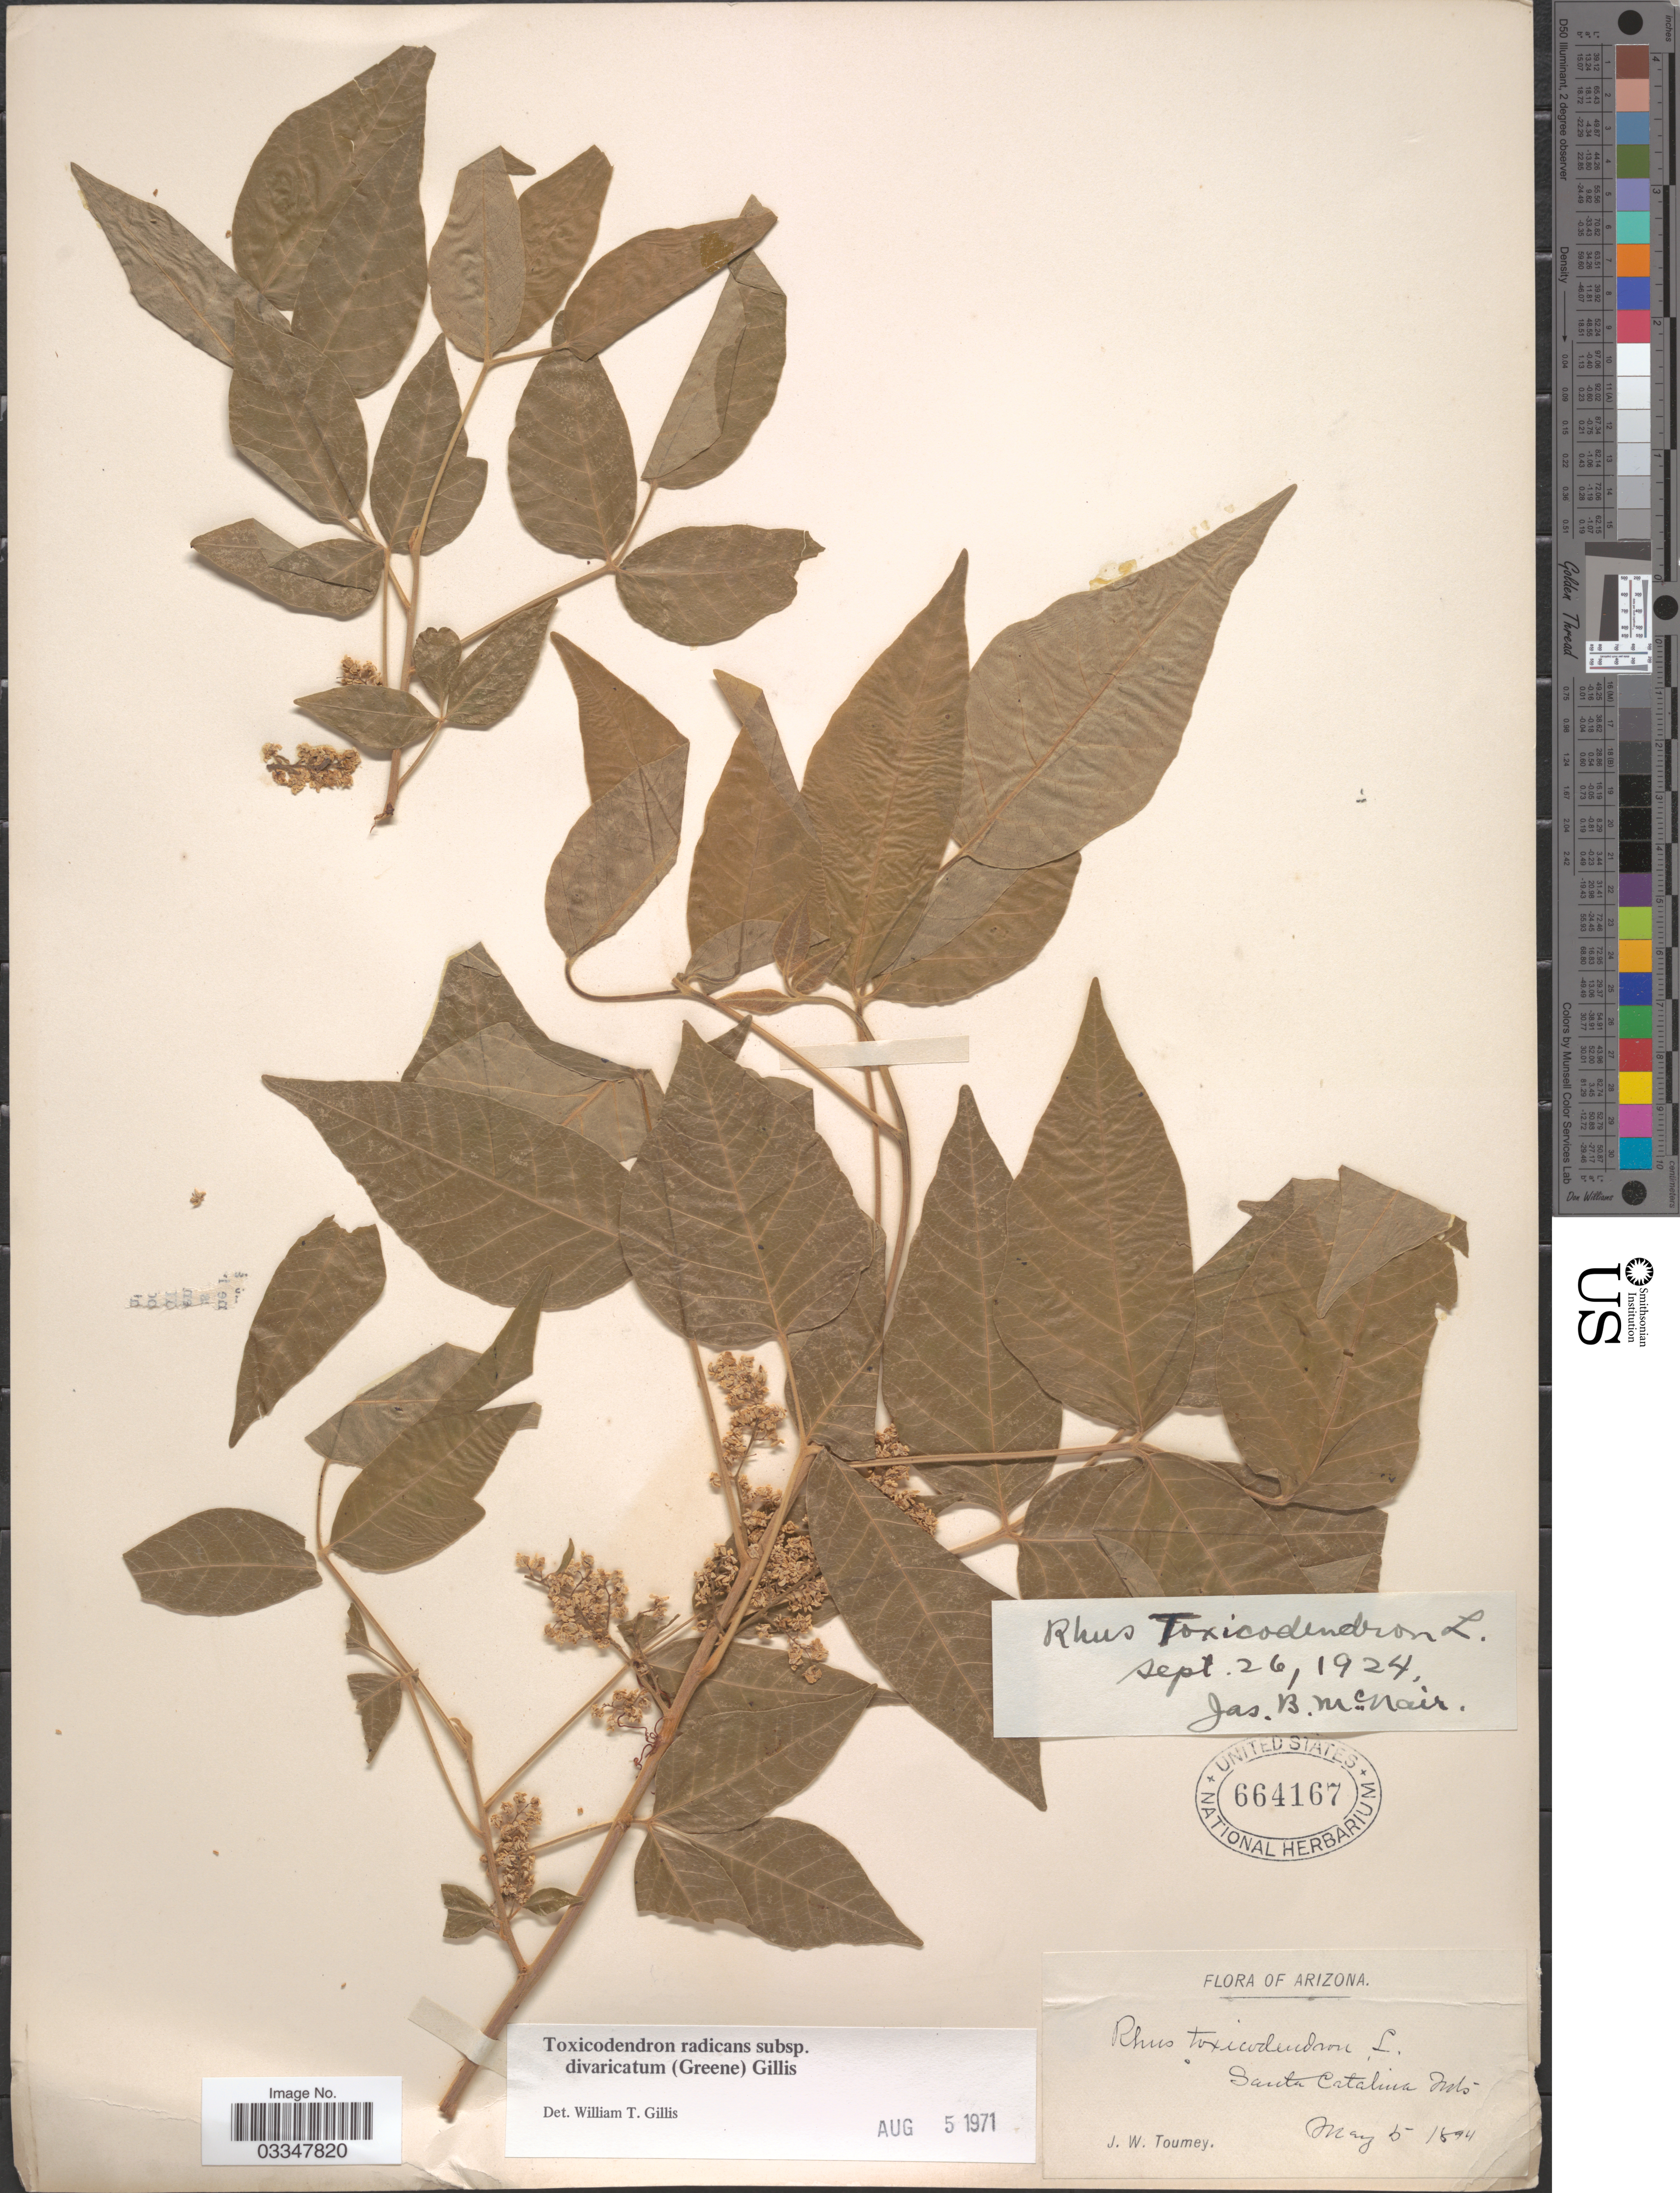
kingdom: Plantae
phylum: Tracheophyta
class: Magnoliopsida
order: Sapindales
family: Anacardiaceae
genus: Toxicodendron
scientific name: Toxicodendron radicans subsp. divaricatum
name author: (Greene) Gillis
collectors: J. W. Toumey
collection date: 1894-05-05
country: United States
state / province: Arizona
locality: Santa Catalina Mts.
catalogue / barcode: US 664167